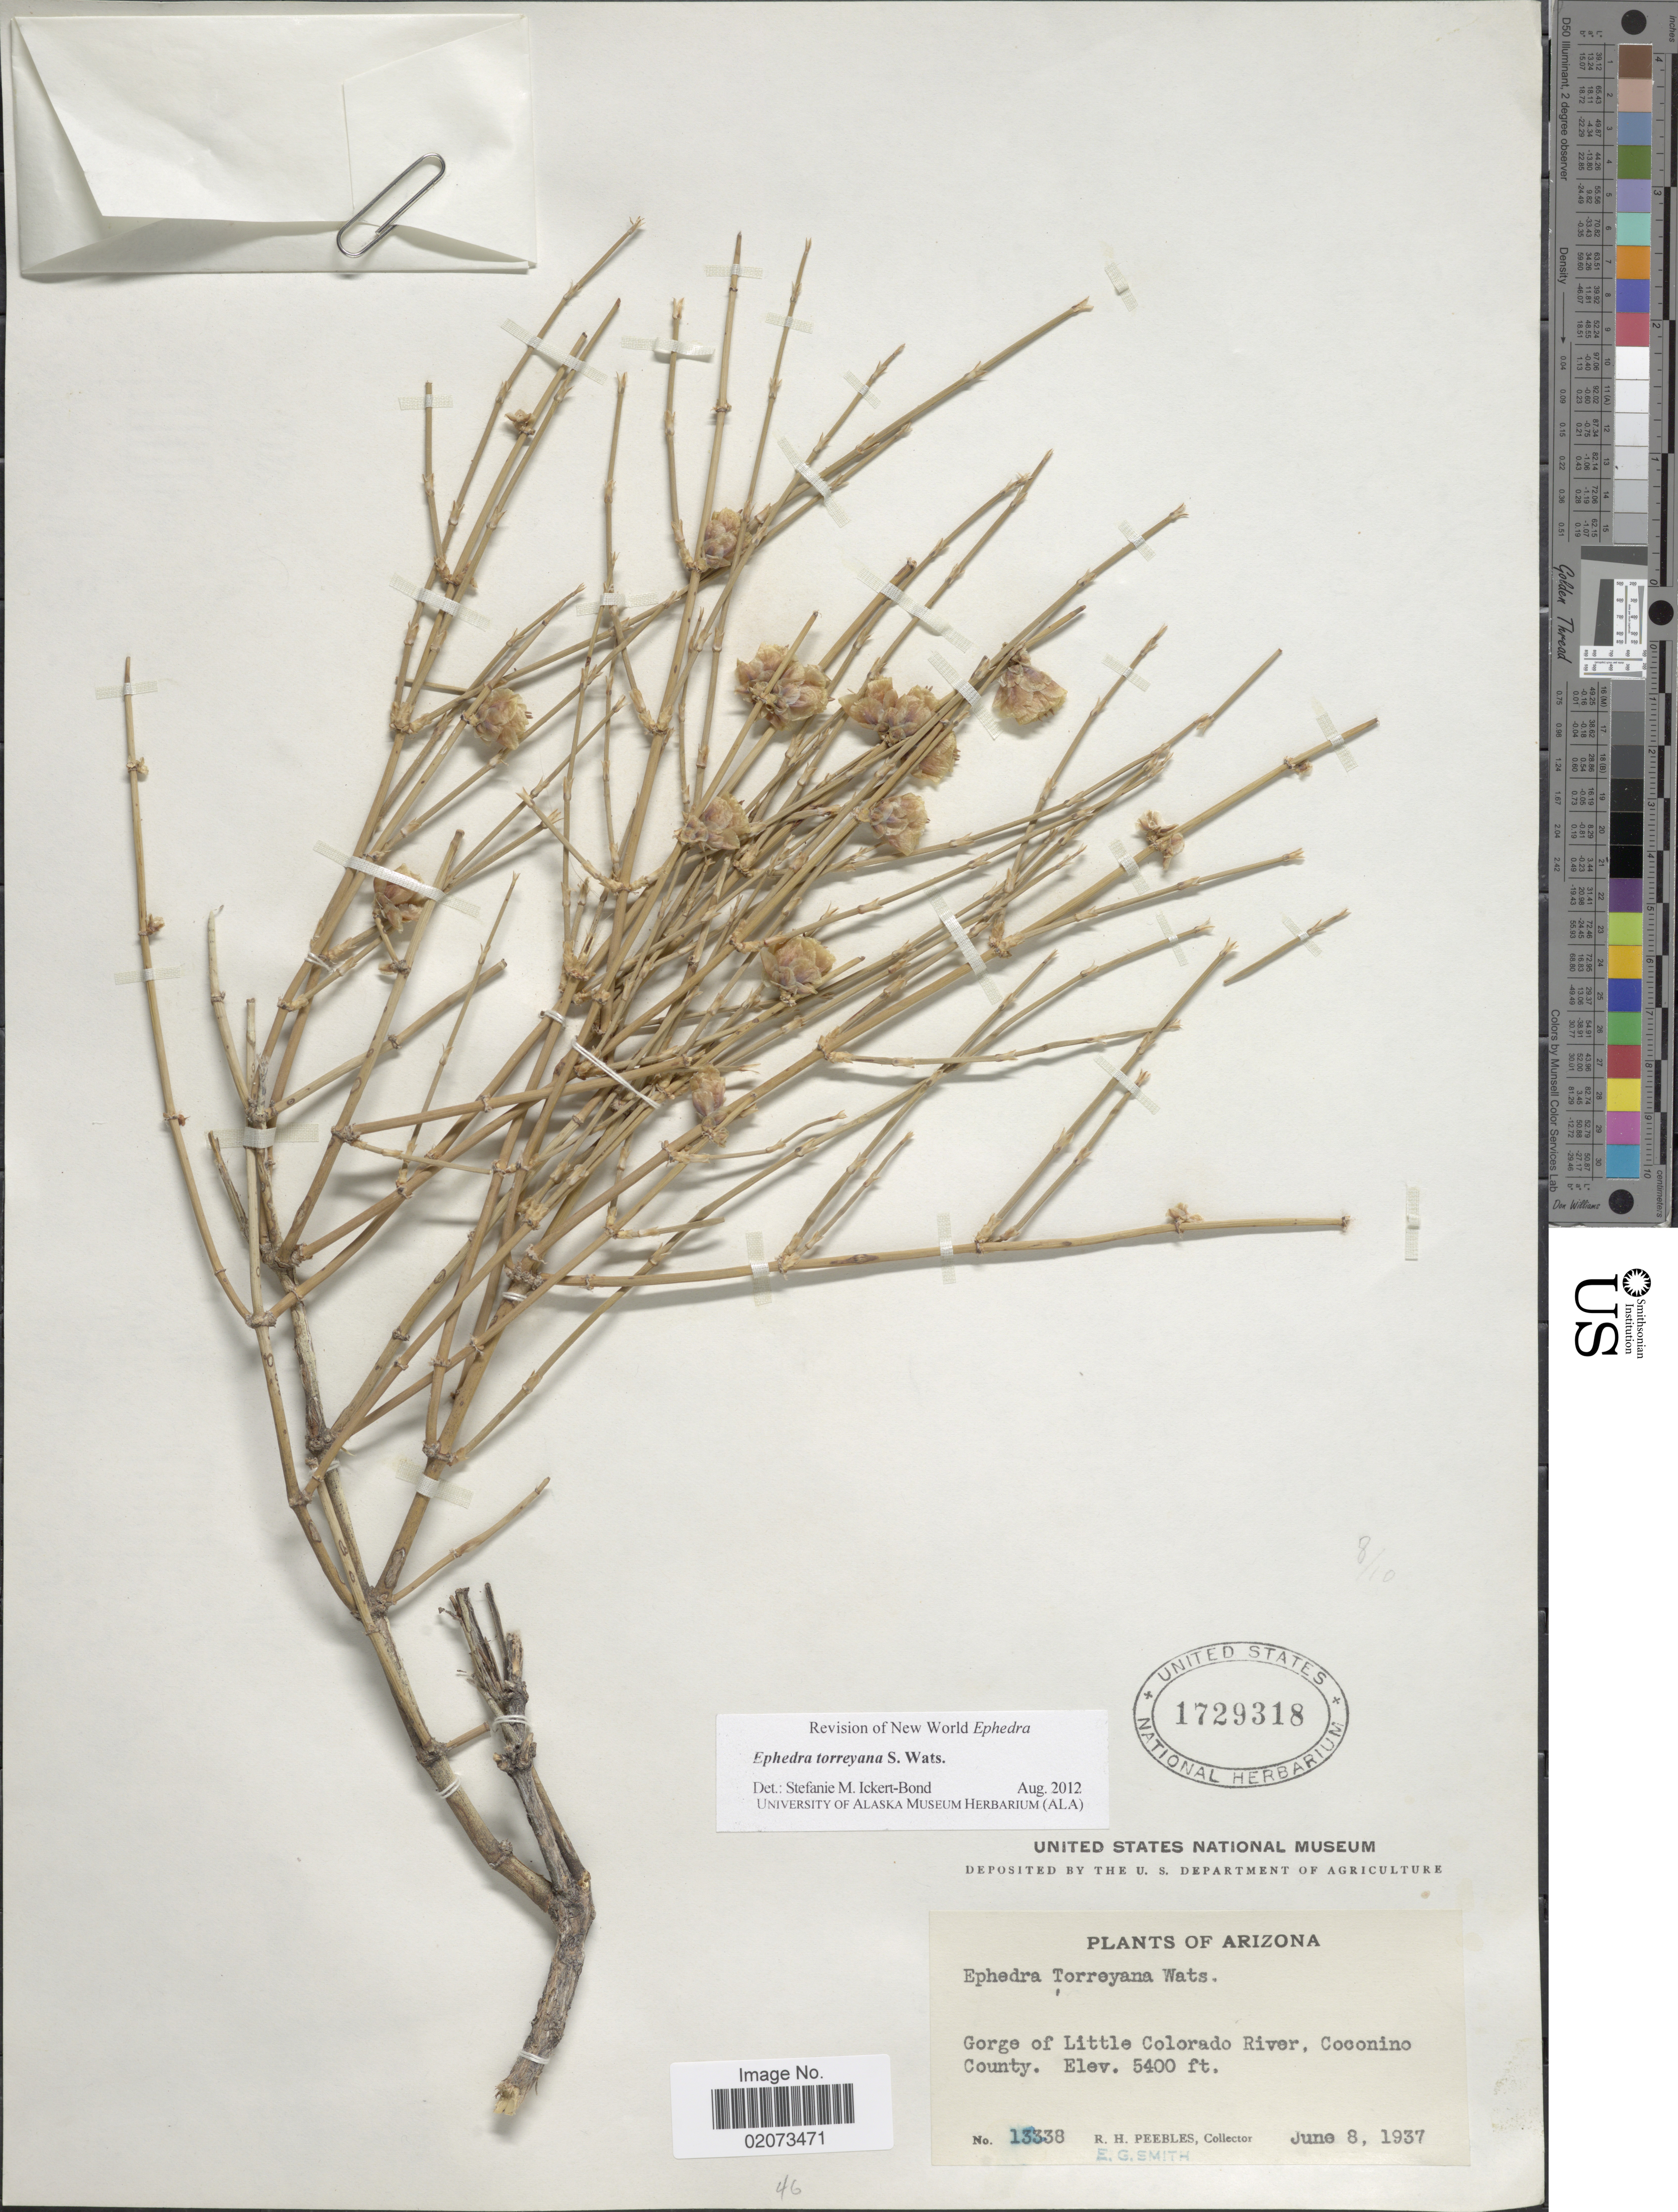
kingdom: Plantae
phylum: Tracheophyta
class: Gnetopsida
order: Ephedrales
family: Ephedraceae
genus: Ephedra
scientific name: Ephedra torreyana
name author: S. Watson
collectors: R. H. Peebles & E. G. Smith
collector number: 13338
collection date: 1937-06-08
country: United States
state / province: Arizona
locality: Arizona. Gorge of Little Colorado River. Cococino County.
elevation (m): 1646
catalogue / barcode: US 1729318